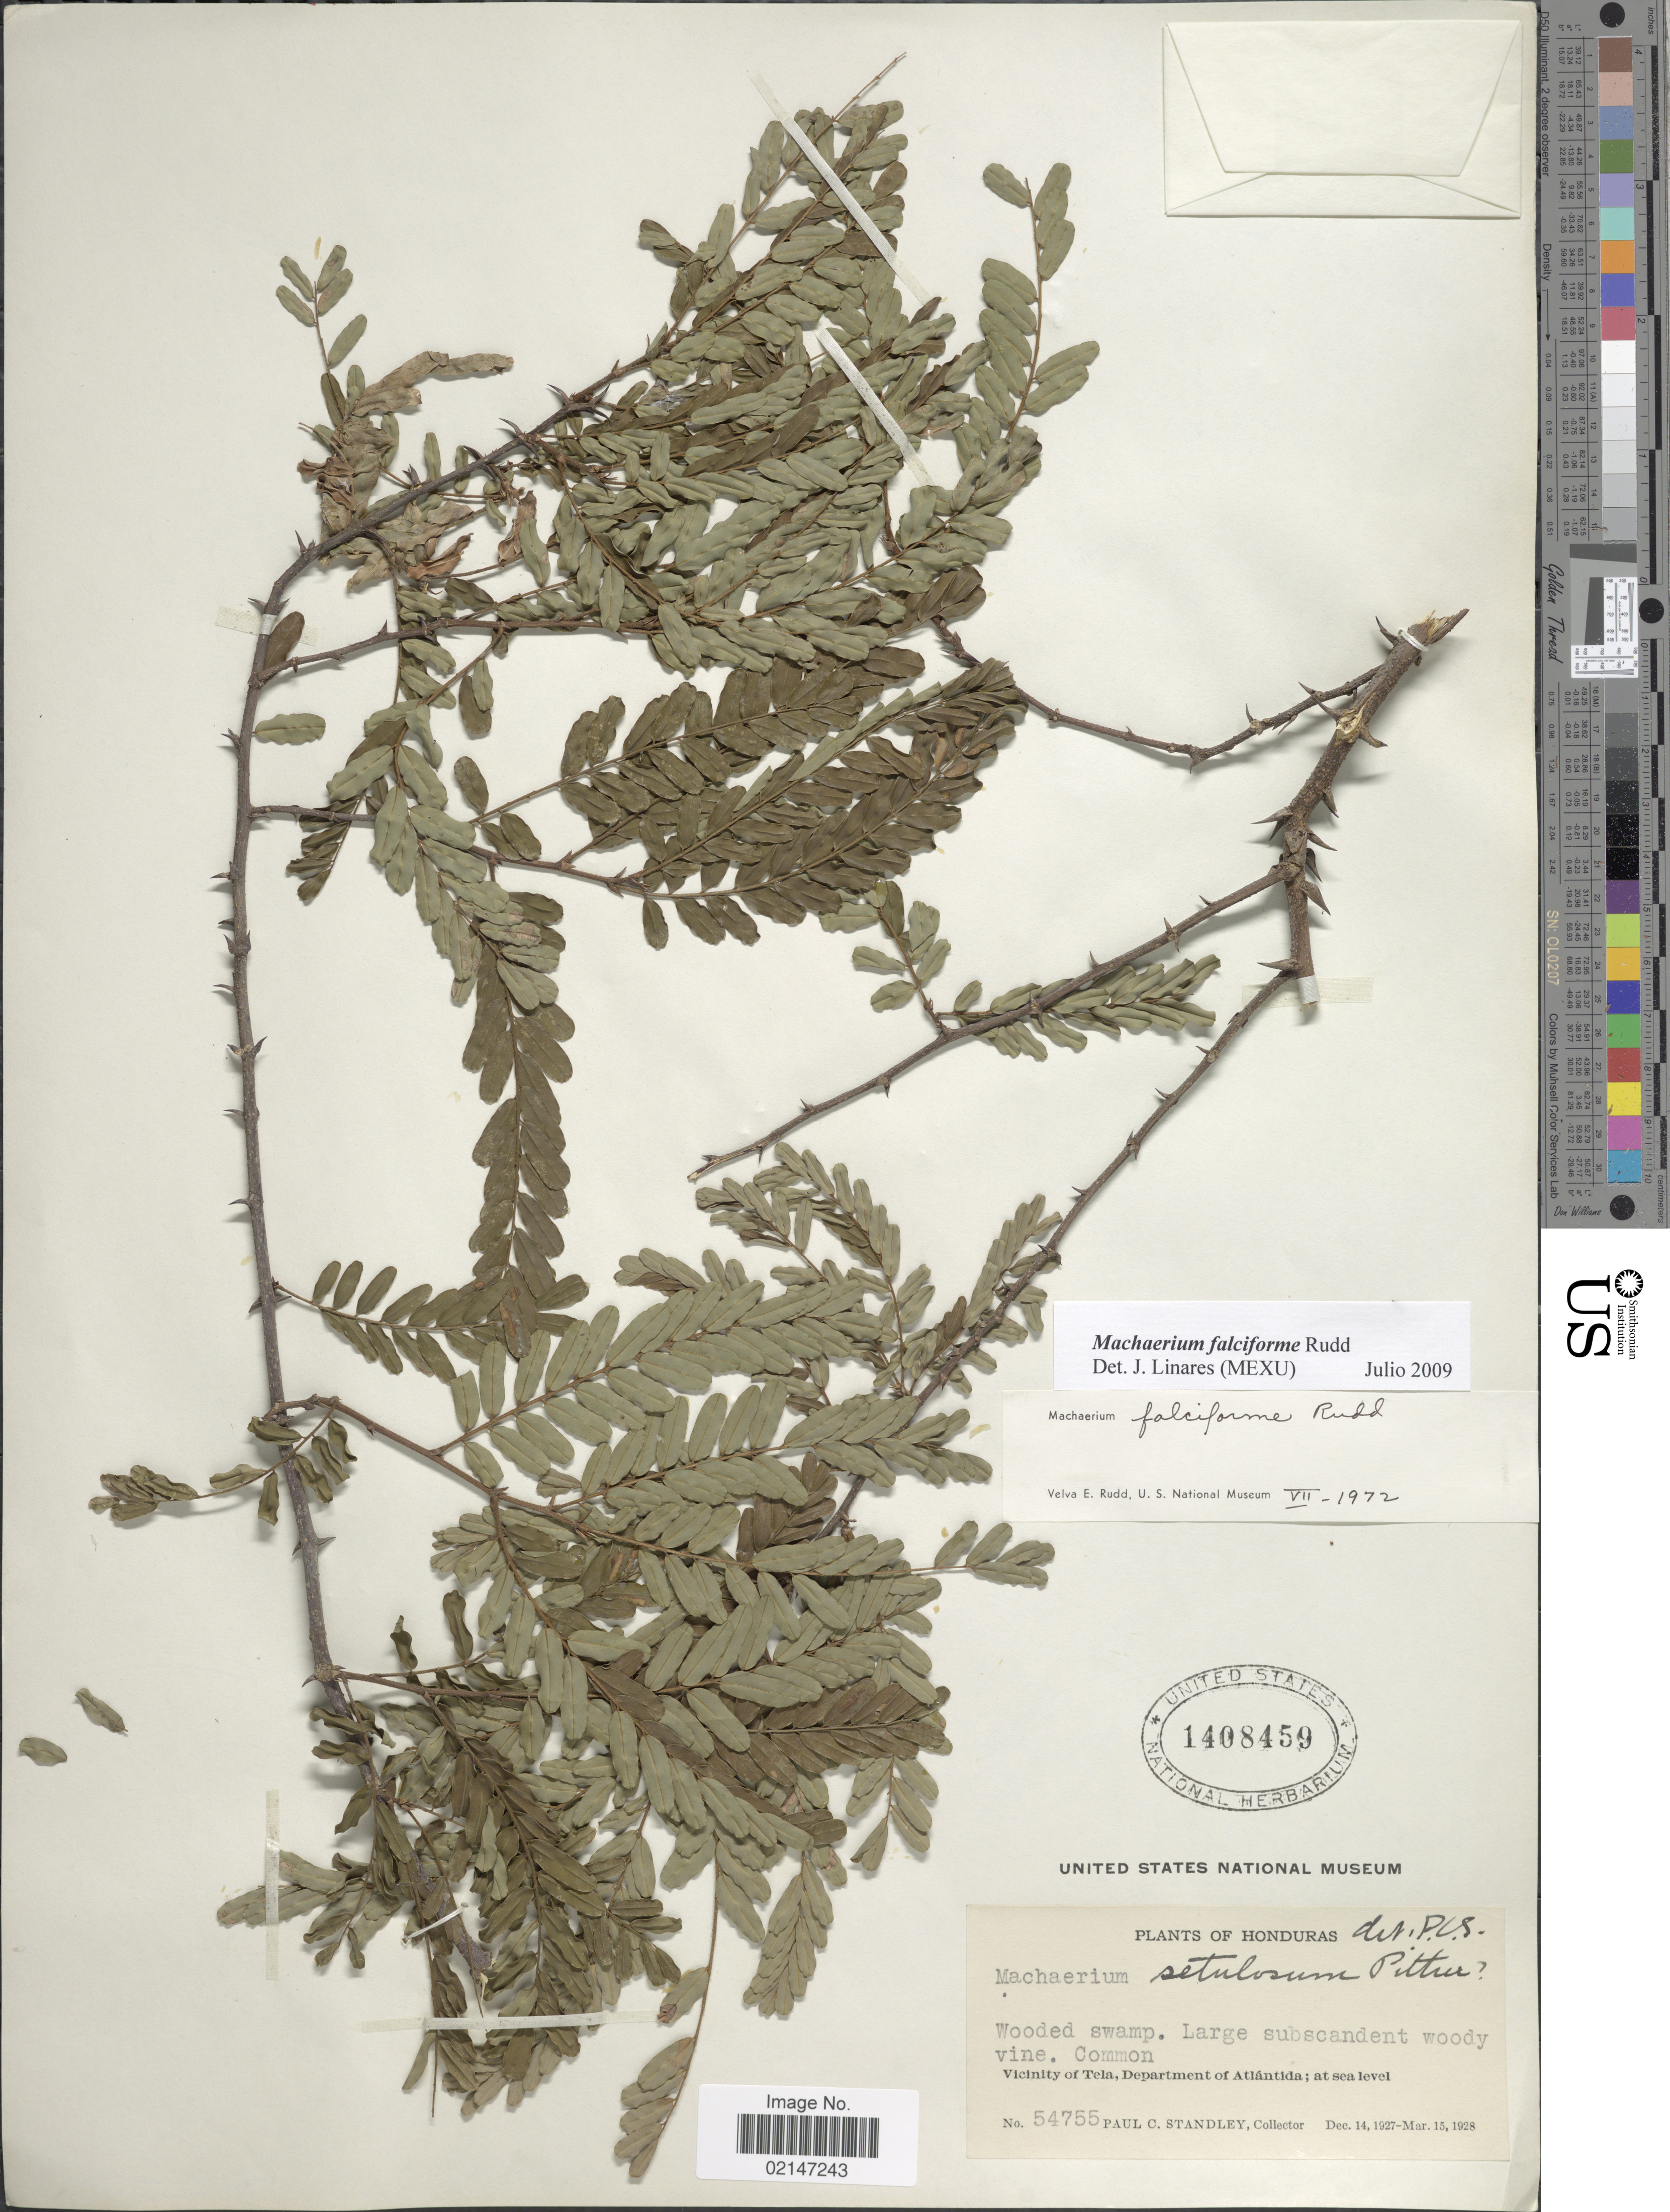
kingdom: Plantae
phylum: Tracheophyta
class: Magnoliopsida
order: Fabales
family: Fabaceae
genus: Machaerium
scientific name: Machaerium falciforme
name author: Rudd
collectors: P. C. Standley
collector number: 54755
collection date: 1927-12-14/1928-03-15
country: Honduras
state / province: Atlántida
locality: Wooded swamp. Vicinity of Tela, Department of Atlántida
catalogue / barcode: US 1408459